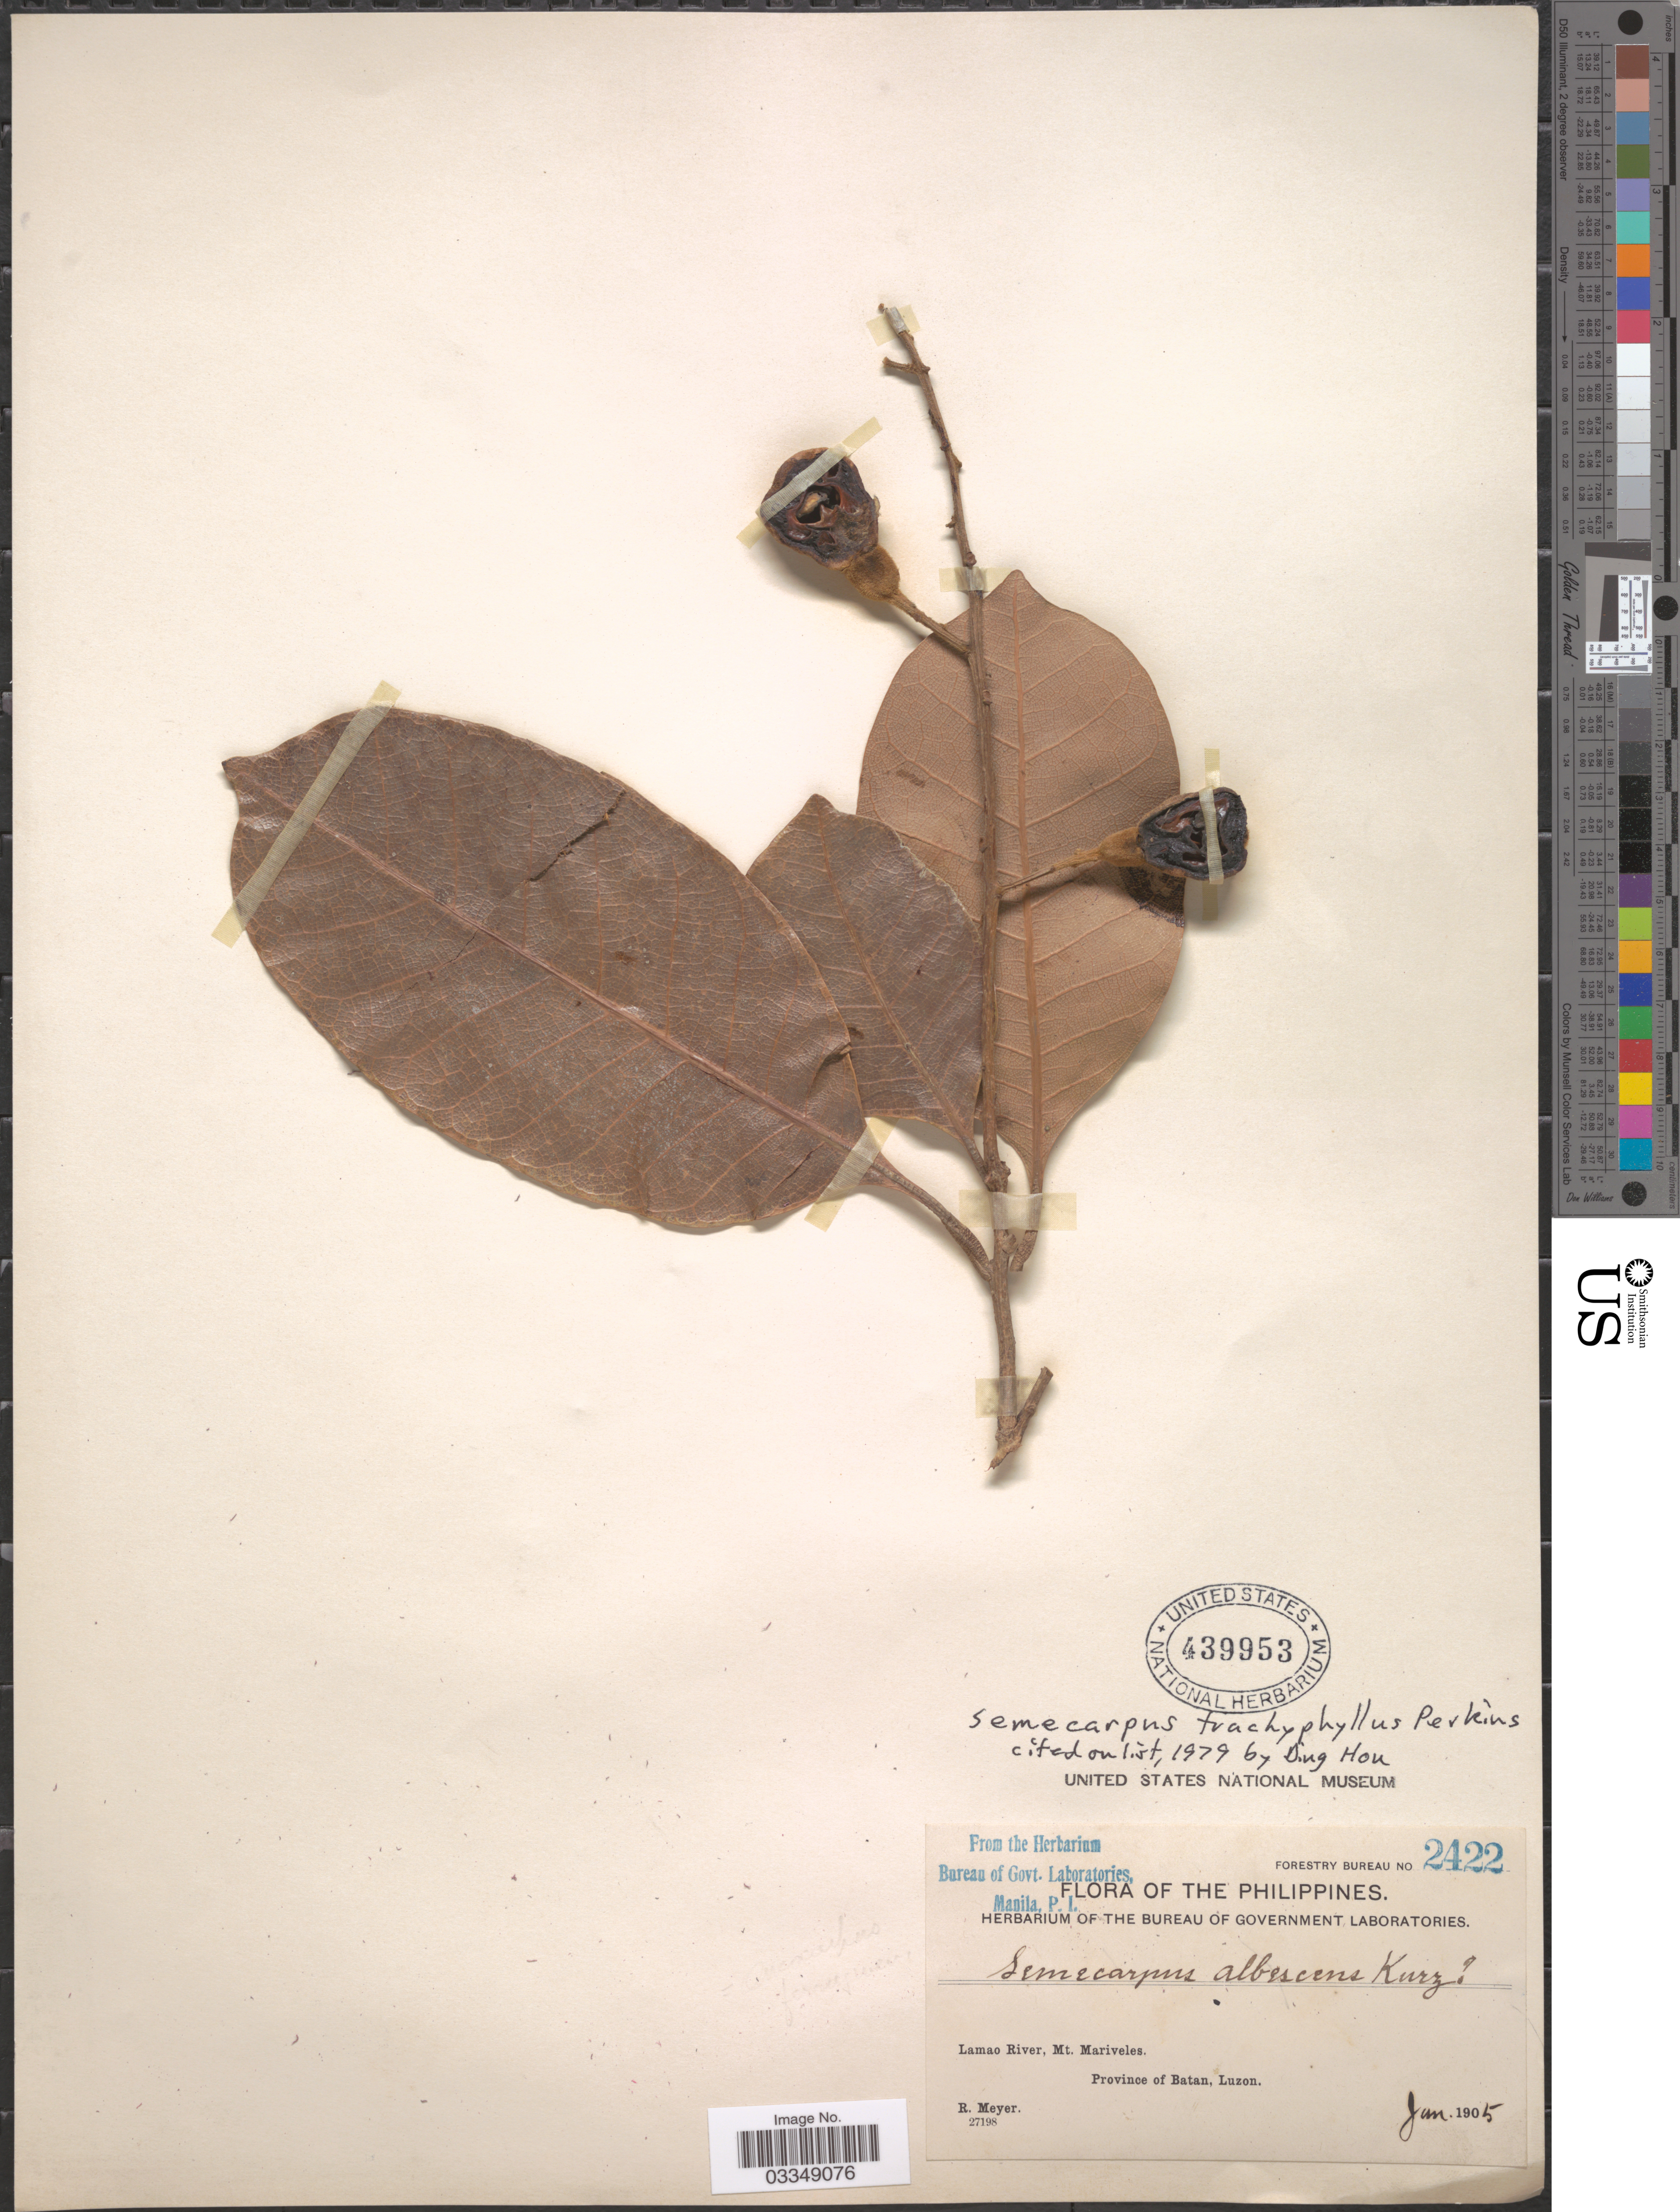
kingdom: Plantae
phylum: Tracheophyta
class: Magnoliopsida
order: Sapindales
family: Anacardiaceae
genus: Semecarpus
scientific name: Semecarpus trachyphyllus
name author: Perkins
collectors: R. Meyer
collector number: Forestry Bureau 2422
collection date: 1905-06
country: Philippines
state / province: Cagayan Valley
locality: Lamao River, Mt. Mariveles. Province of Batan, Luzon.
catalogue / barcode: US 439953